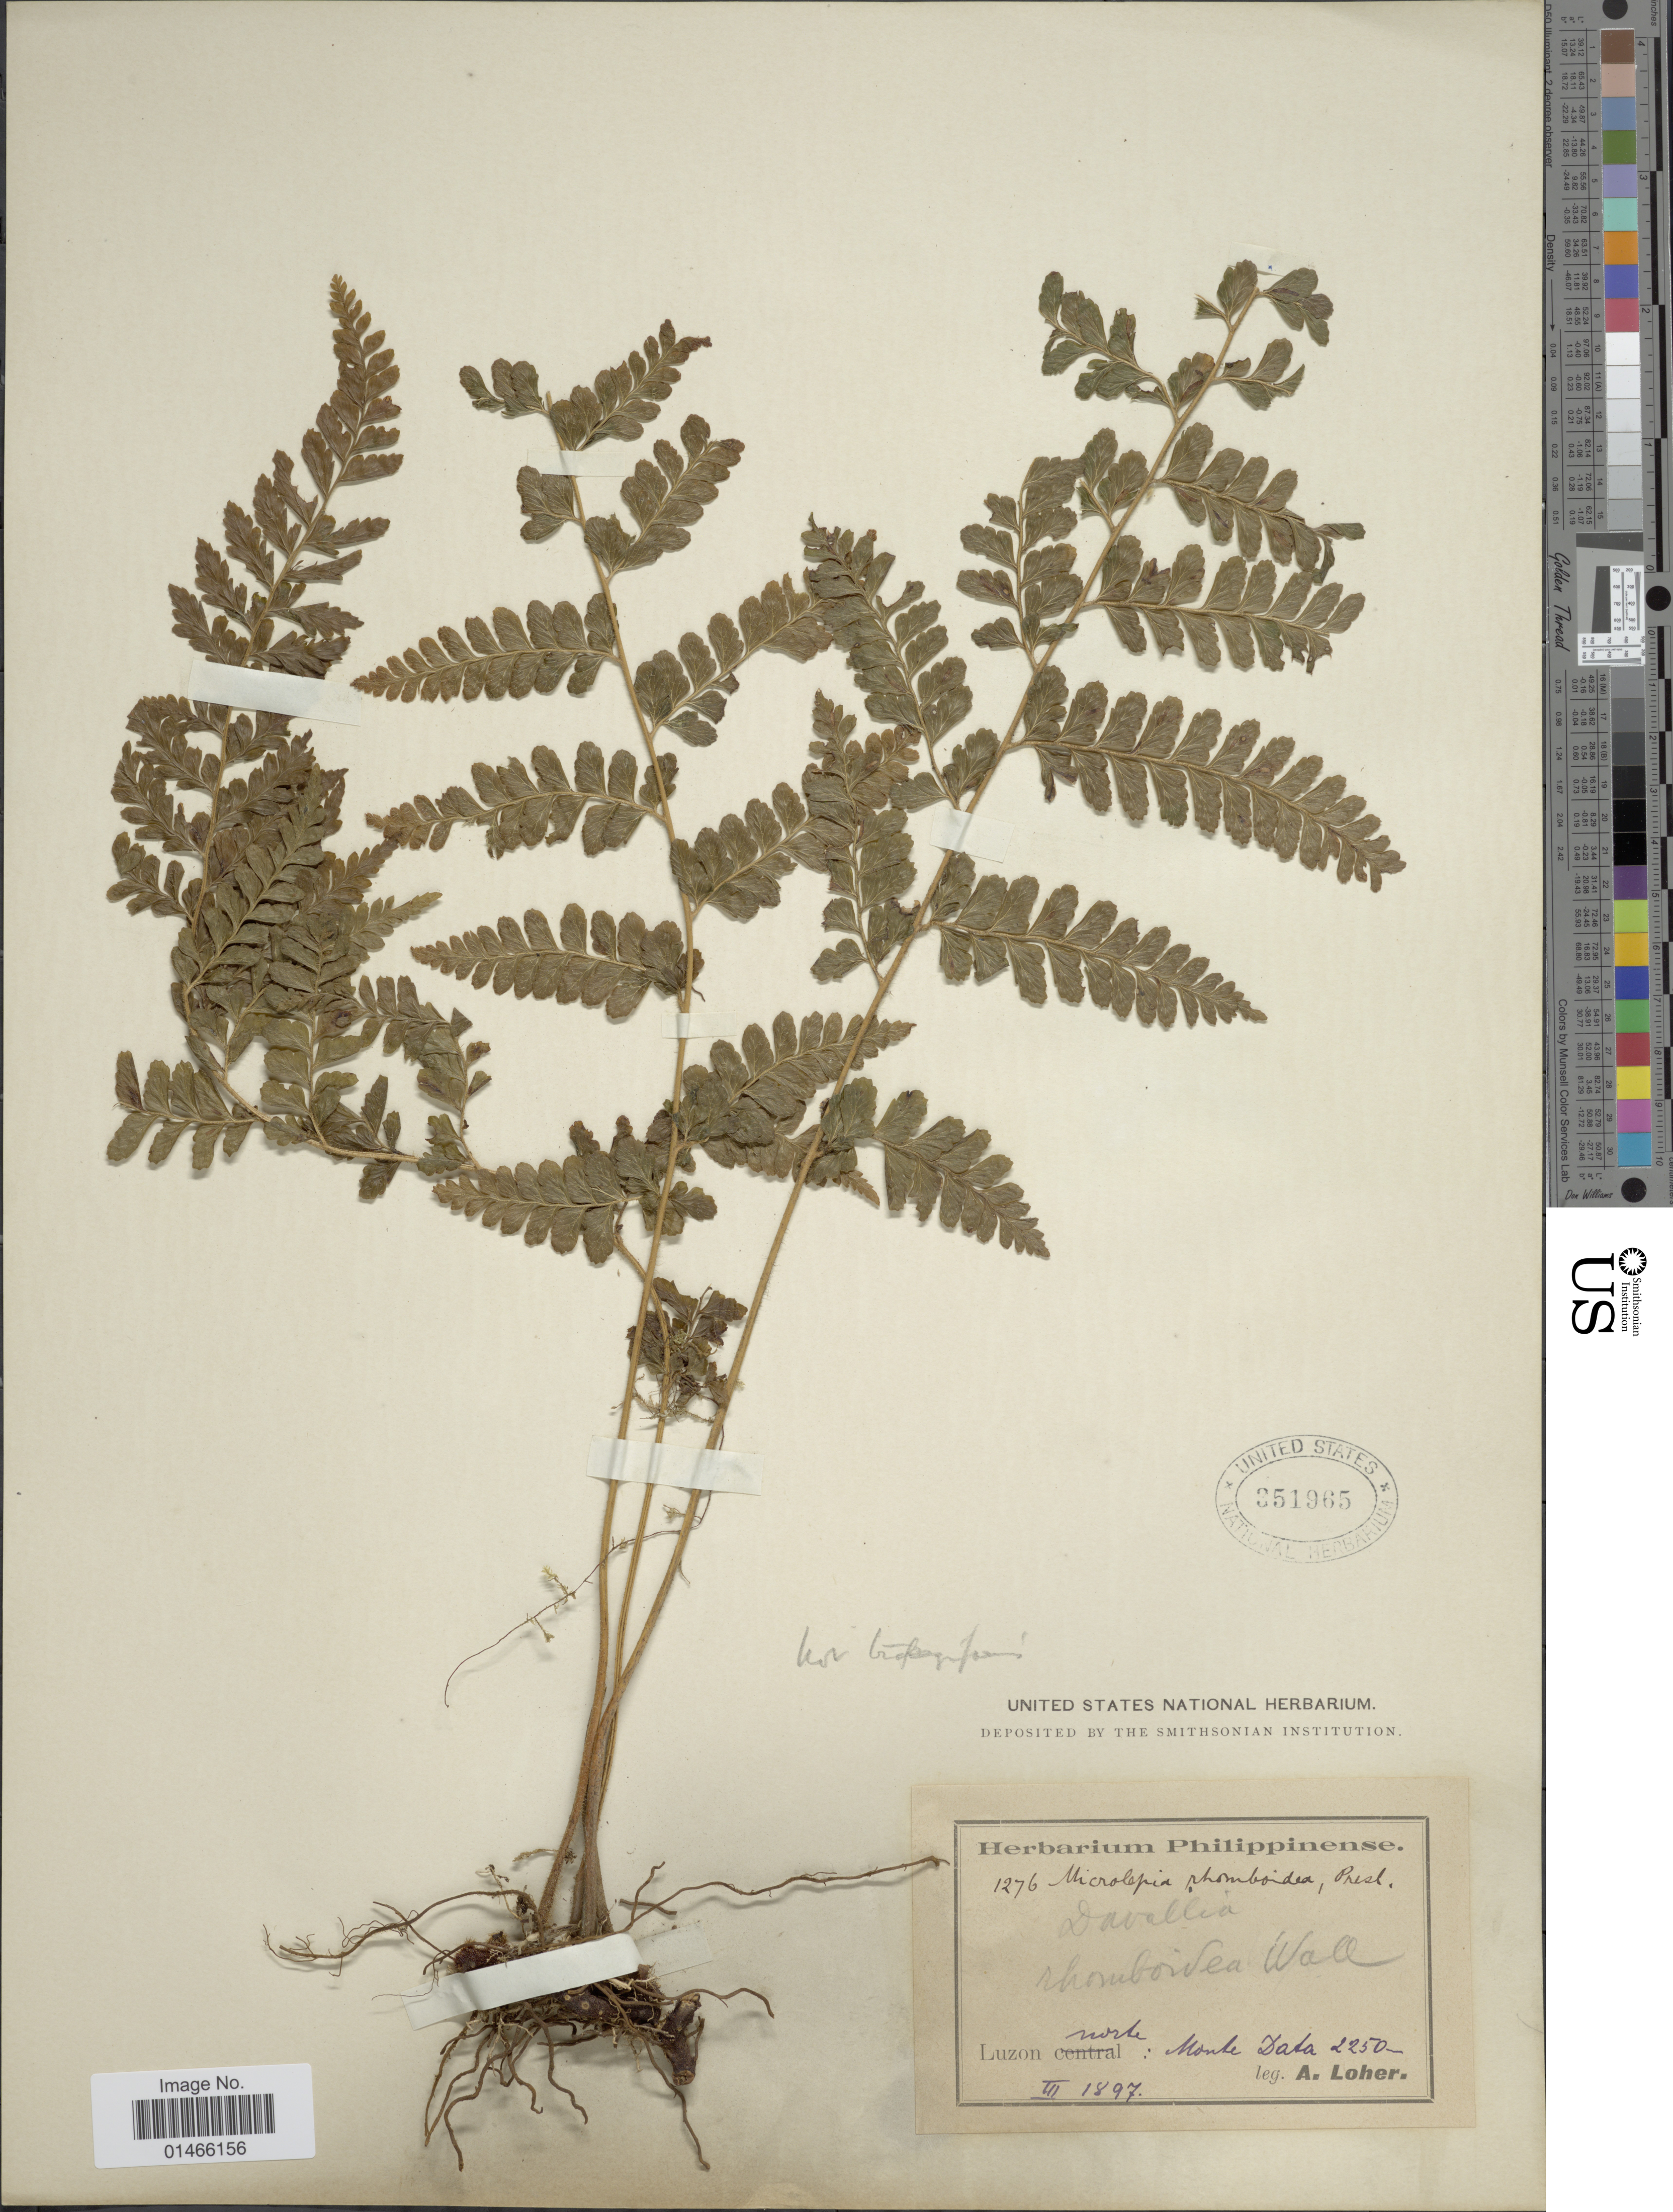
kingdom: Plantae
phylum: Tracheophyta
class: Polypodiopsida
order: Polypodiales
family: Dennstaedtiaceae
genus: Microlepia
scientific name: Microlepia strigosa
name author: (Thunb.) J. Presl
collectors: A. Loher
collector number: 1276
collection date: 1897-03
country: Philippines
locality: Luzon Norte: Monte Data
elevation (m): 2250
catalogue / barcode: US 351965